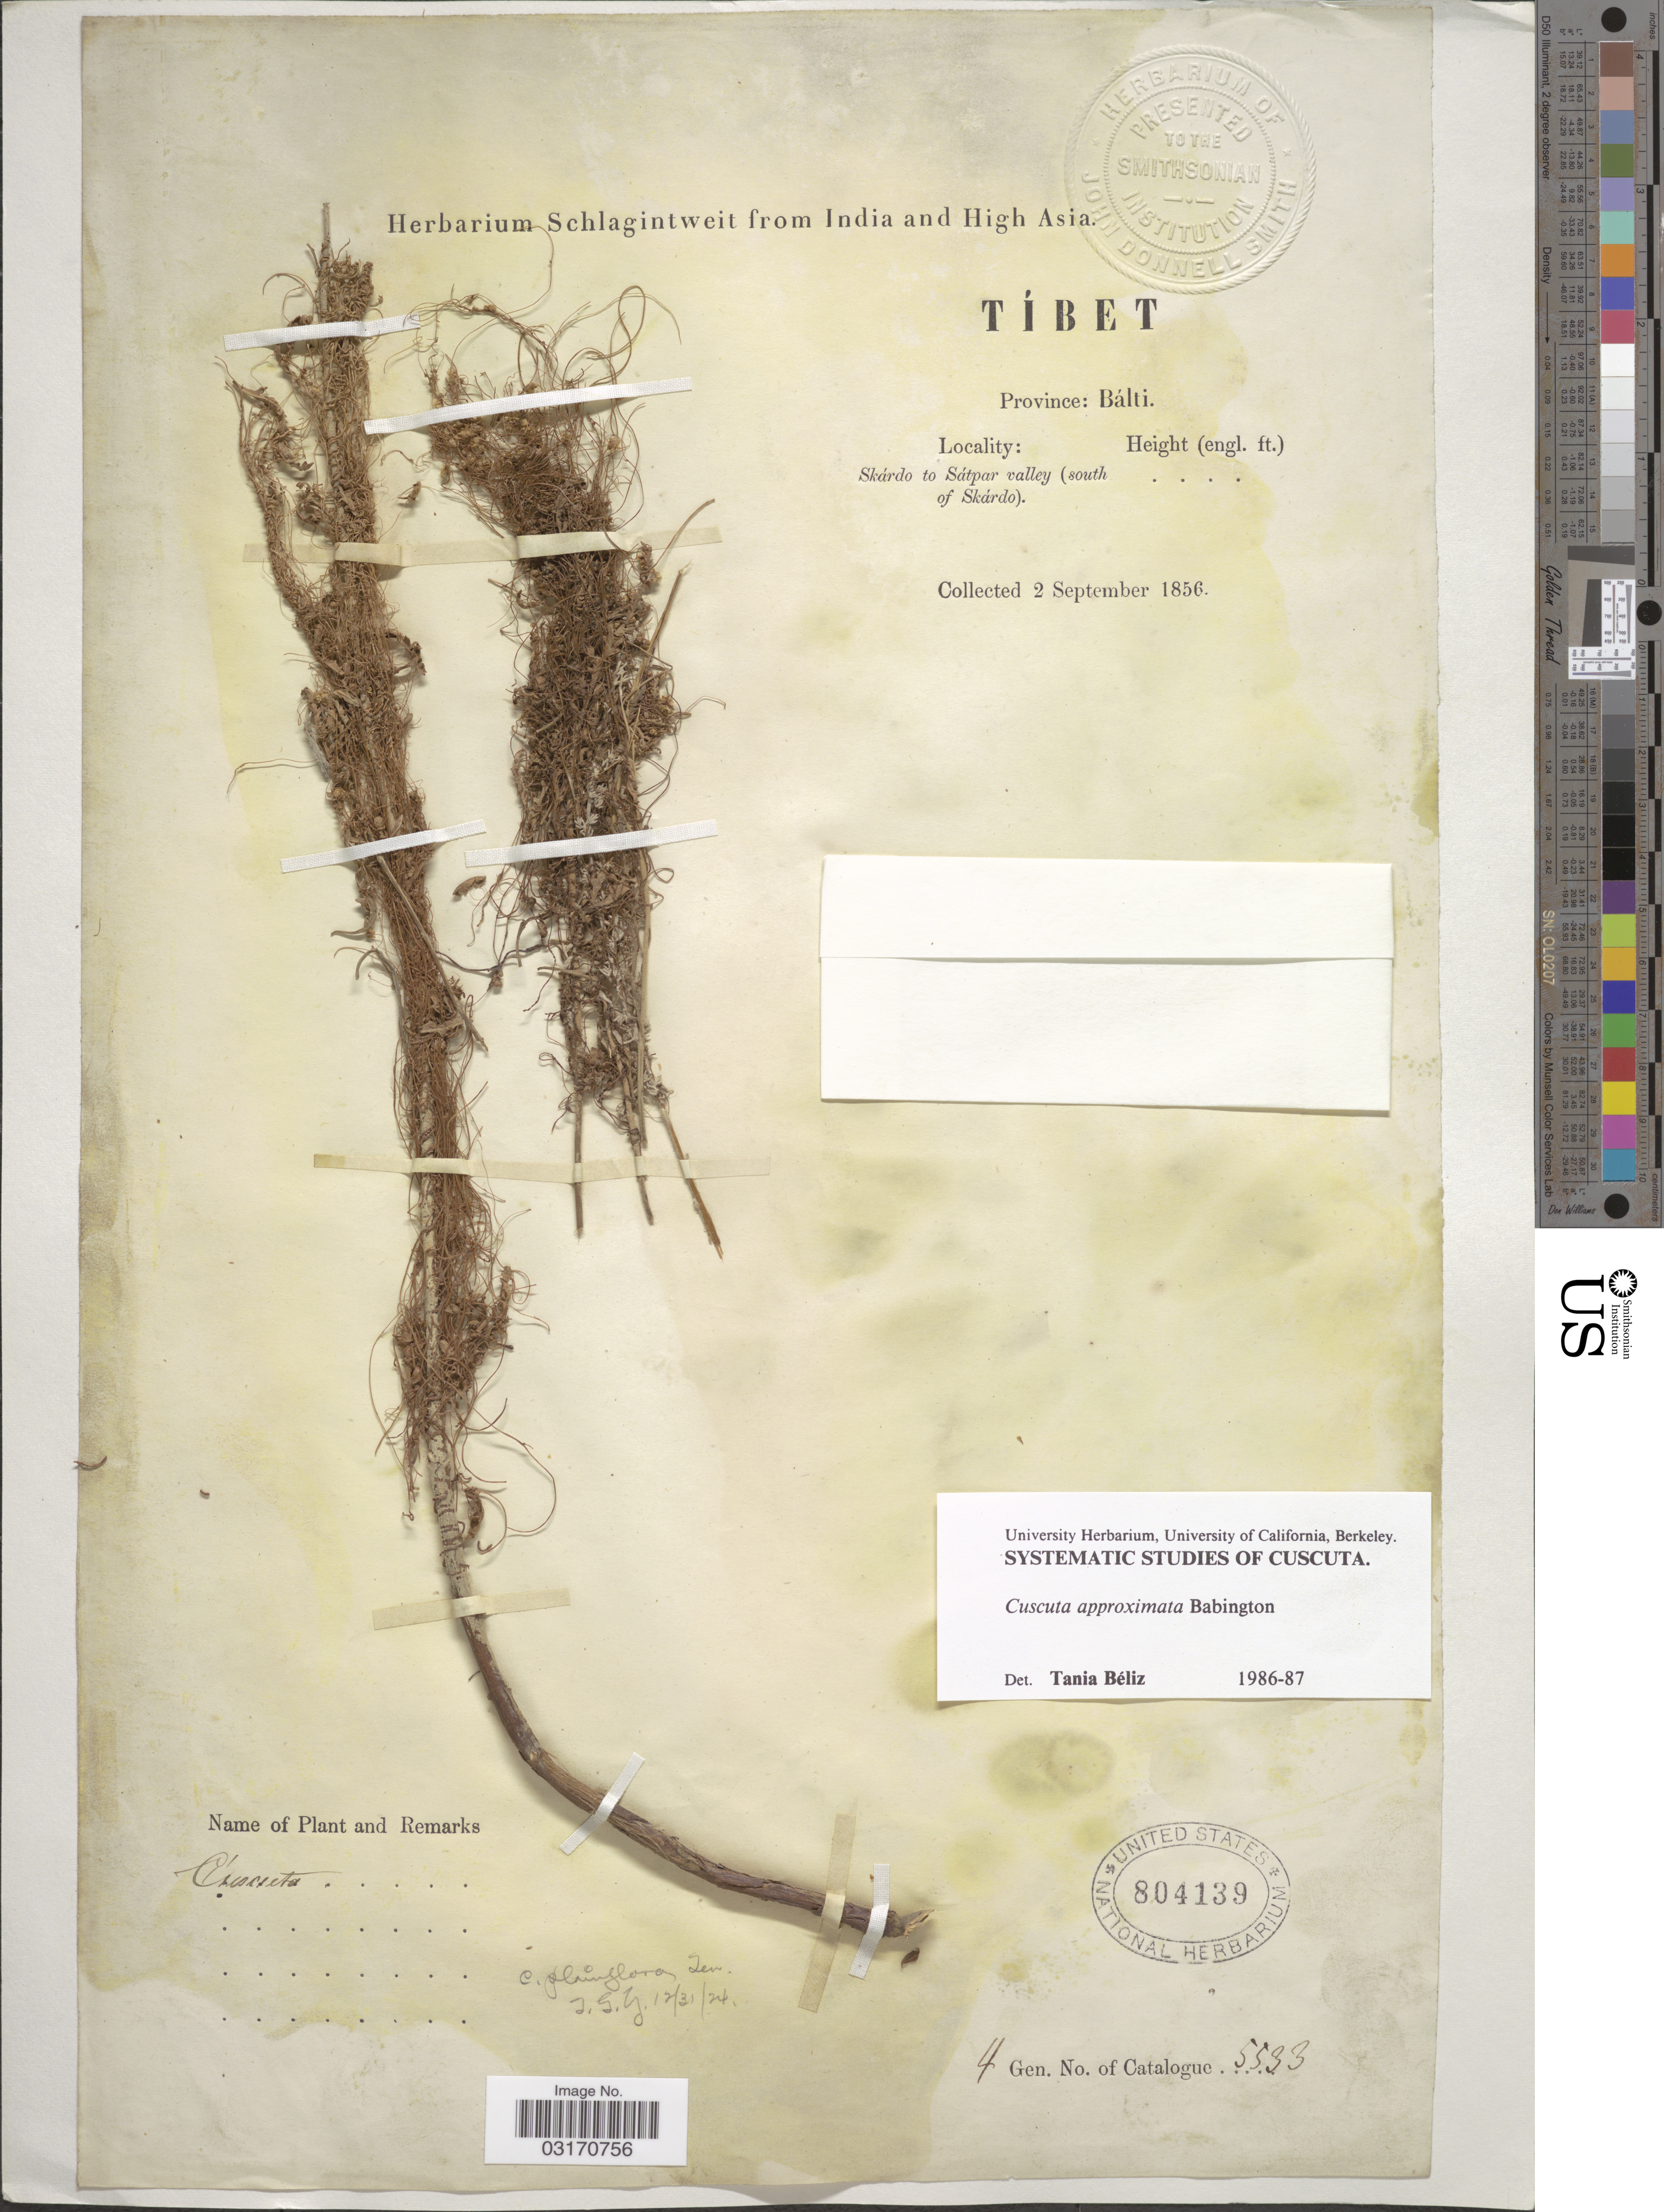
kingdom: Plantae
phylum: Tracheophyta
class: Magnoliopsida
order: Solanales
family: Convolvulaceae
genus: Cuscuta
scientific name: Cuscuta approximata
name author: Bab.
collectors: ex herb. Schlagintweit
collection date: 1856-09-02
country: China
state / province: Xizang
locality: Tíbet. Province: Bálti. Skárdo to Sátpar valley ( south .... of Skárdo).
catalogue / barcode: US 804139